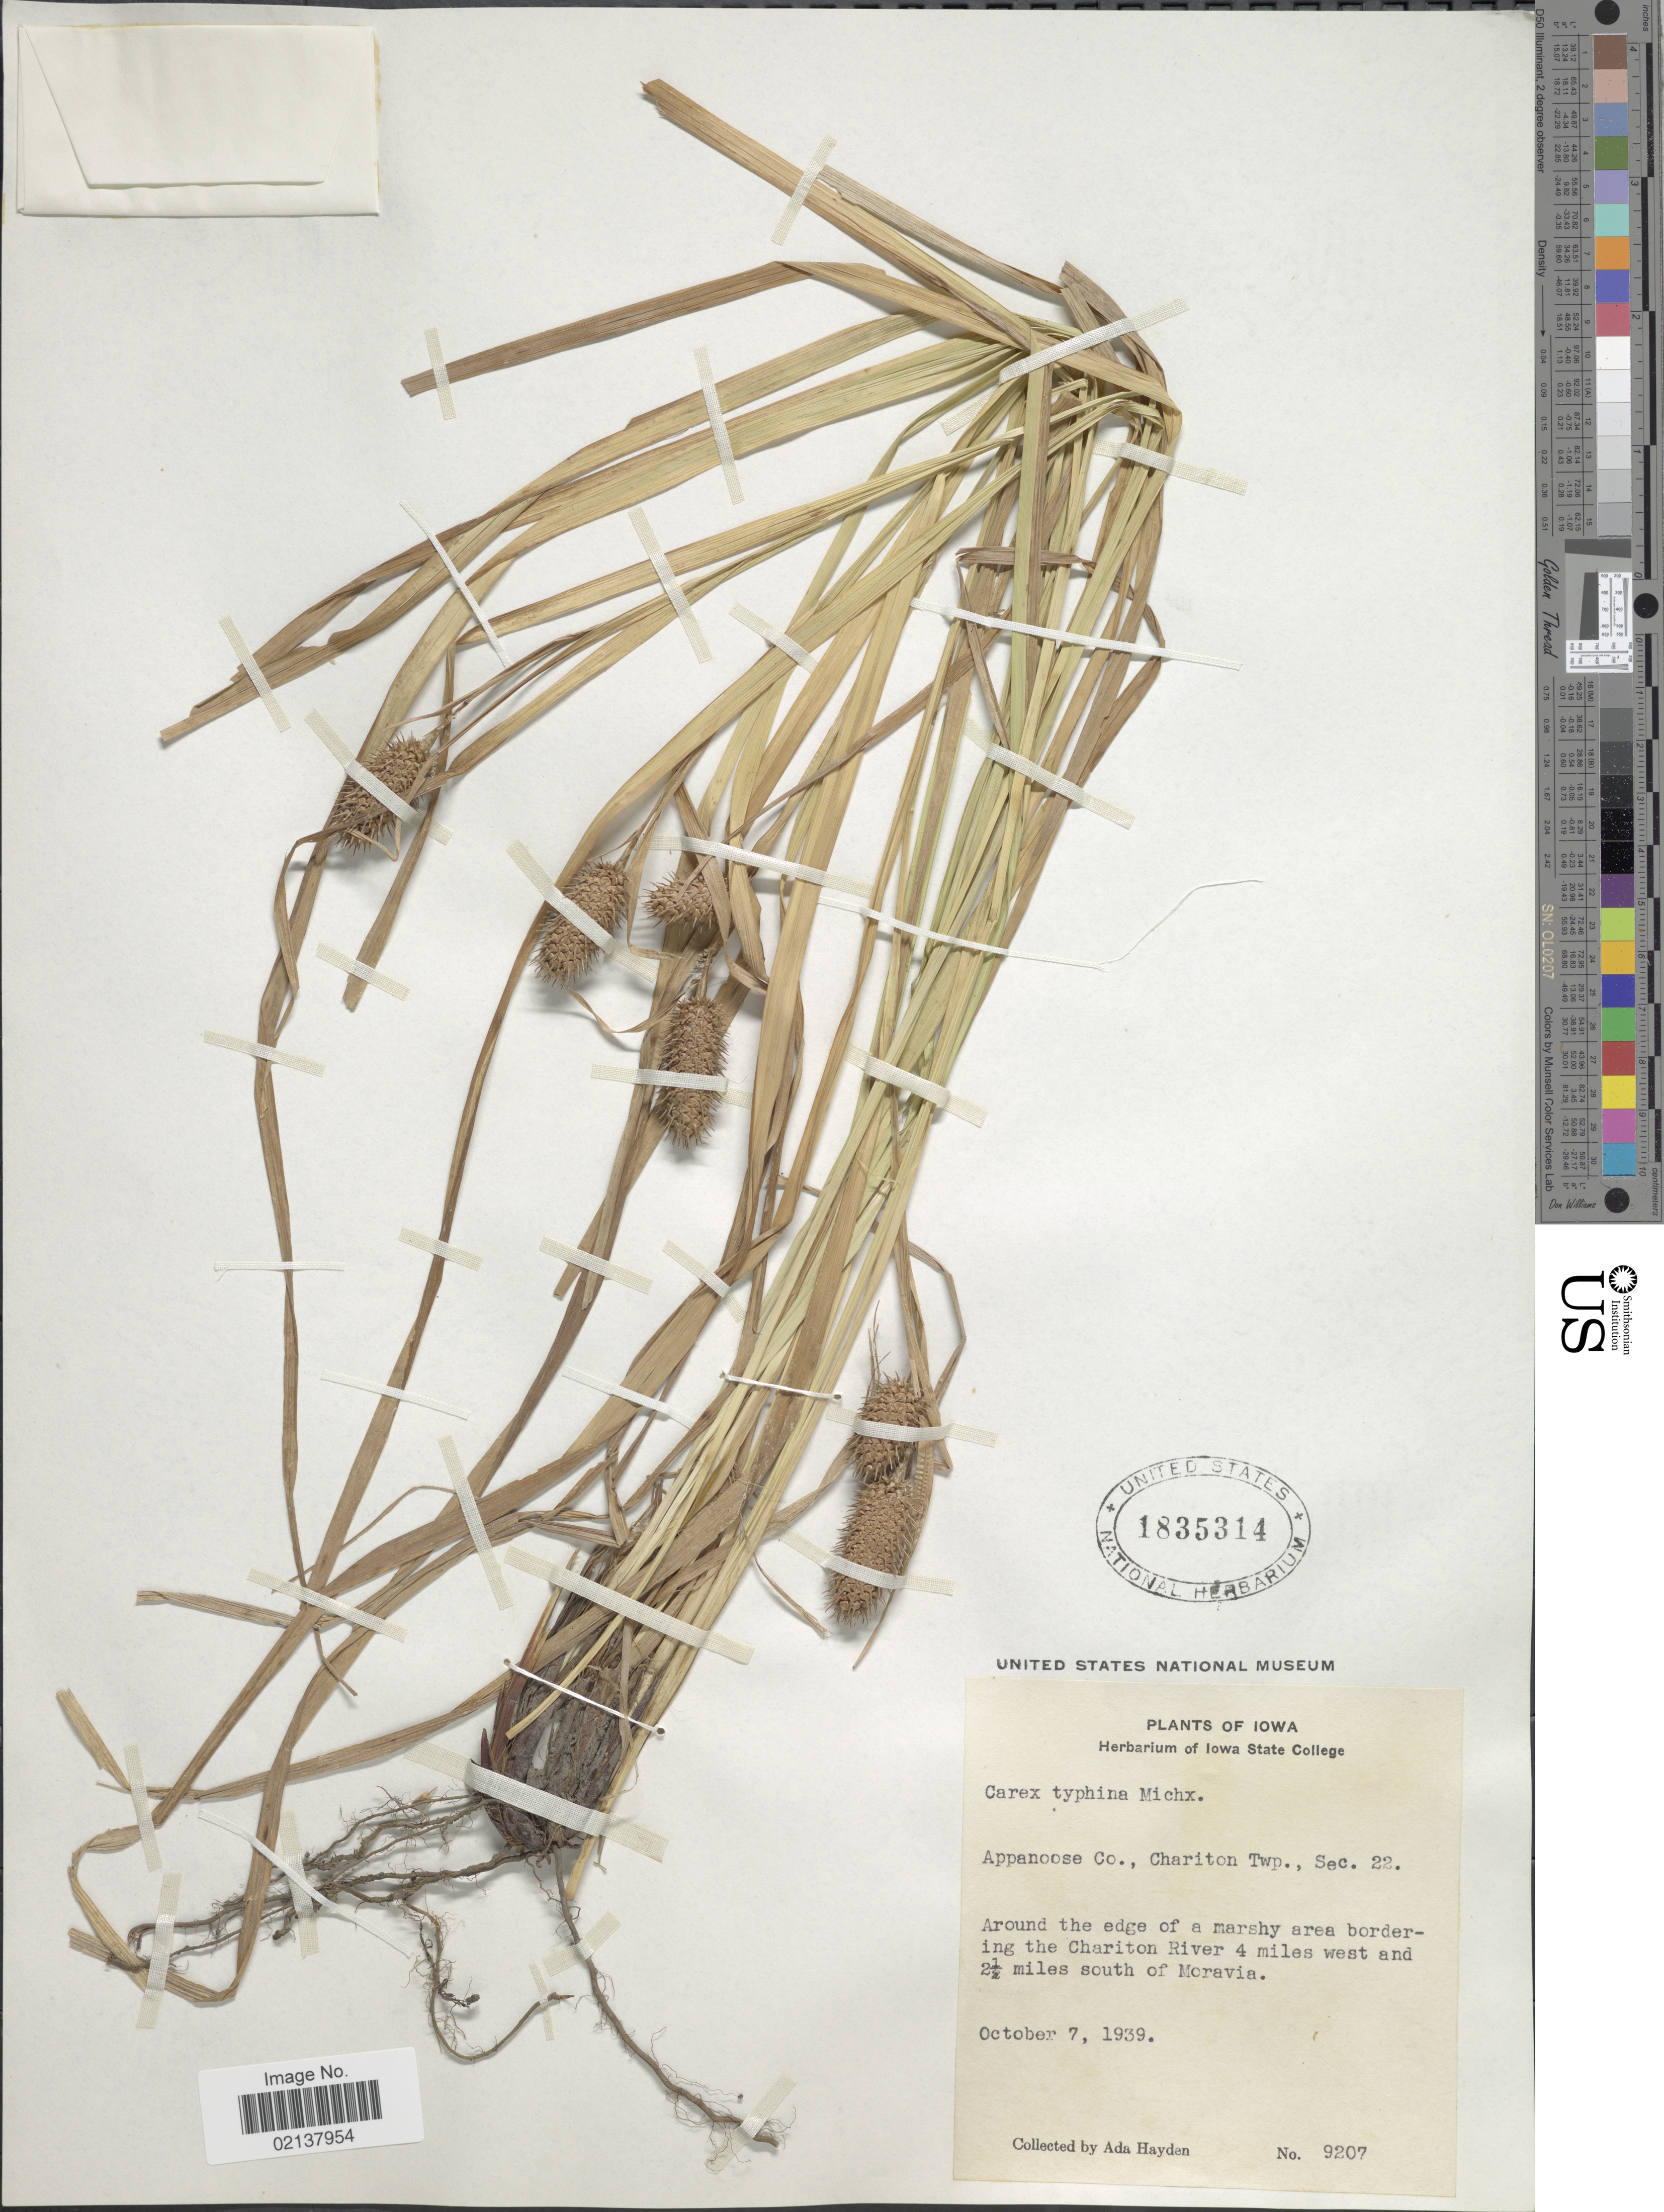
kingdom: Plantae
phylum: Tracheophyta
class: Liliopsida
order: Poales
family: Cyperaceae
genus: Carex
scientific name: Carex typhina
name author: Michx.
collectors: Ada Hayden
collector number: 9207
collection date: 1939-10-07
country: United States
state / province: Iowa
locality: Iowa, Appanoose Co., Chariton Twp., Sec.22. Around the edge of marshy area bordering the Chariton River 4 miles west and 2½ south of Moravia.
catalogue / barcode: US 1835314